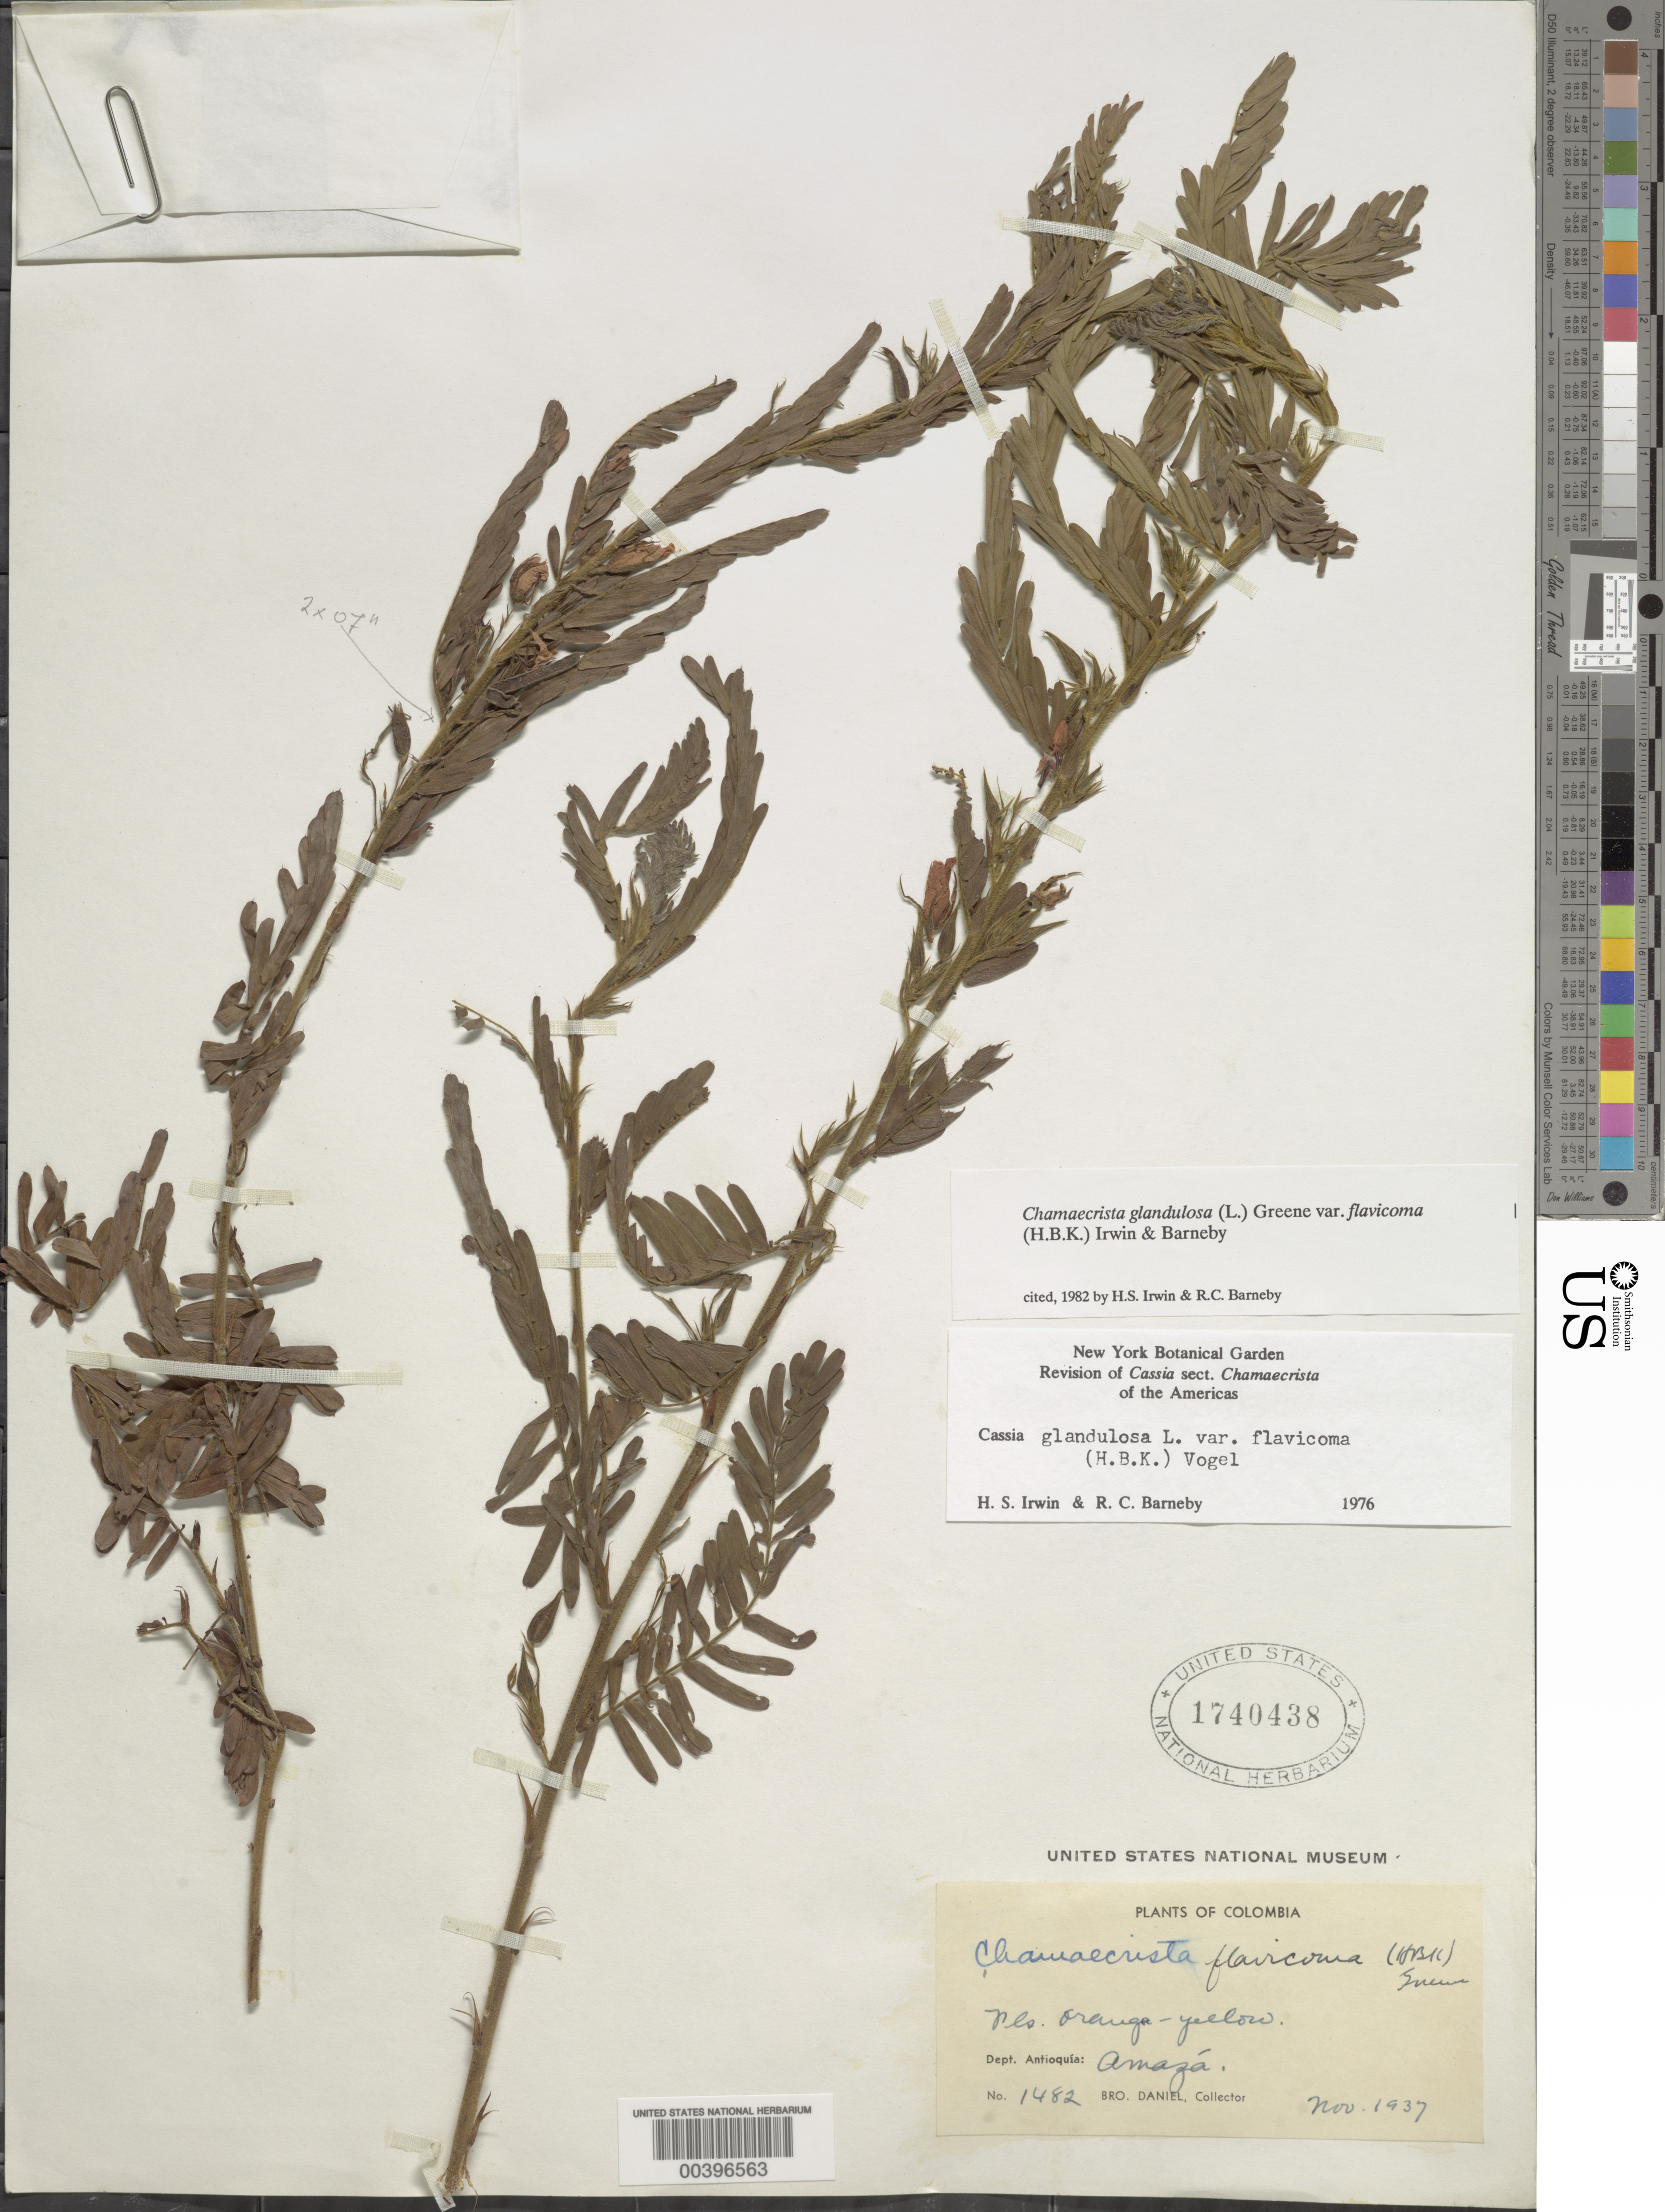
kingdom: Plantae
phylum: Tracheophyta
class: Magnoliopsida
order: Fabales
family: Fabaceae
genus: Chamaecrista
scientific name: Chamaecrista glandulosa var. flavicoma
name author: (Kunth) H.S. Irwin & Barneby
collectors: Bro. Daniel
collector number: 1482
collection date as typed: Nov 1937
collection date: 1937-11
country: Colombia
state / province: Antioquia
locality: Amaza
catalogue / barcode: US 1740438